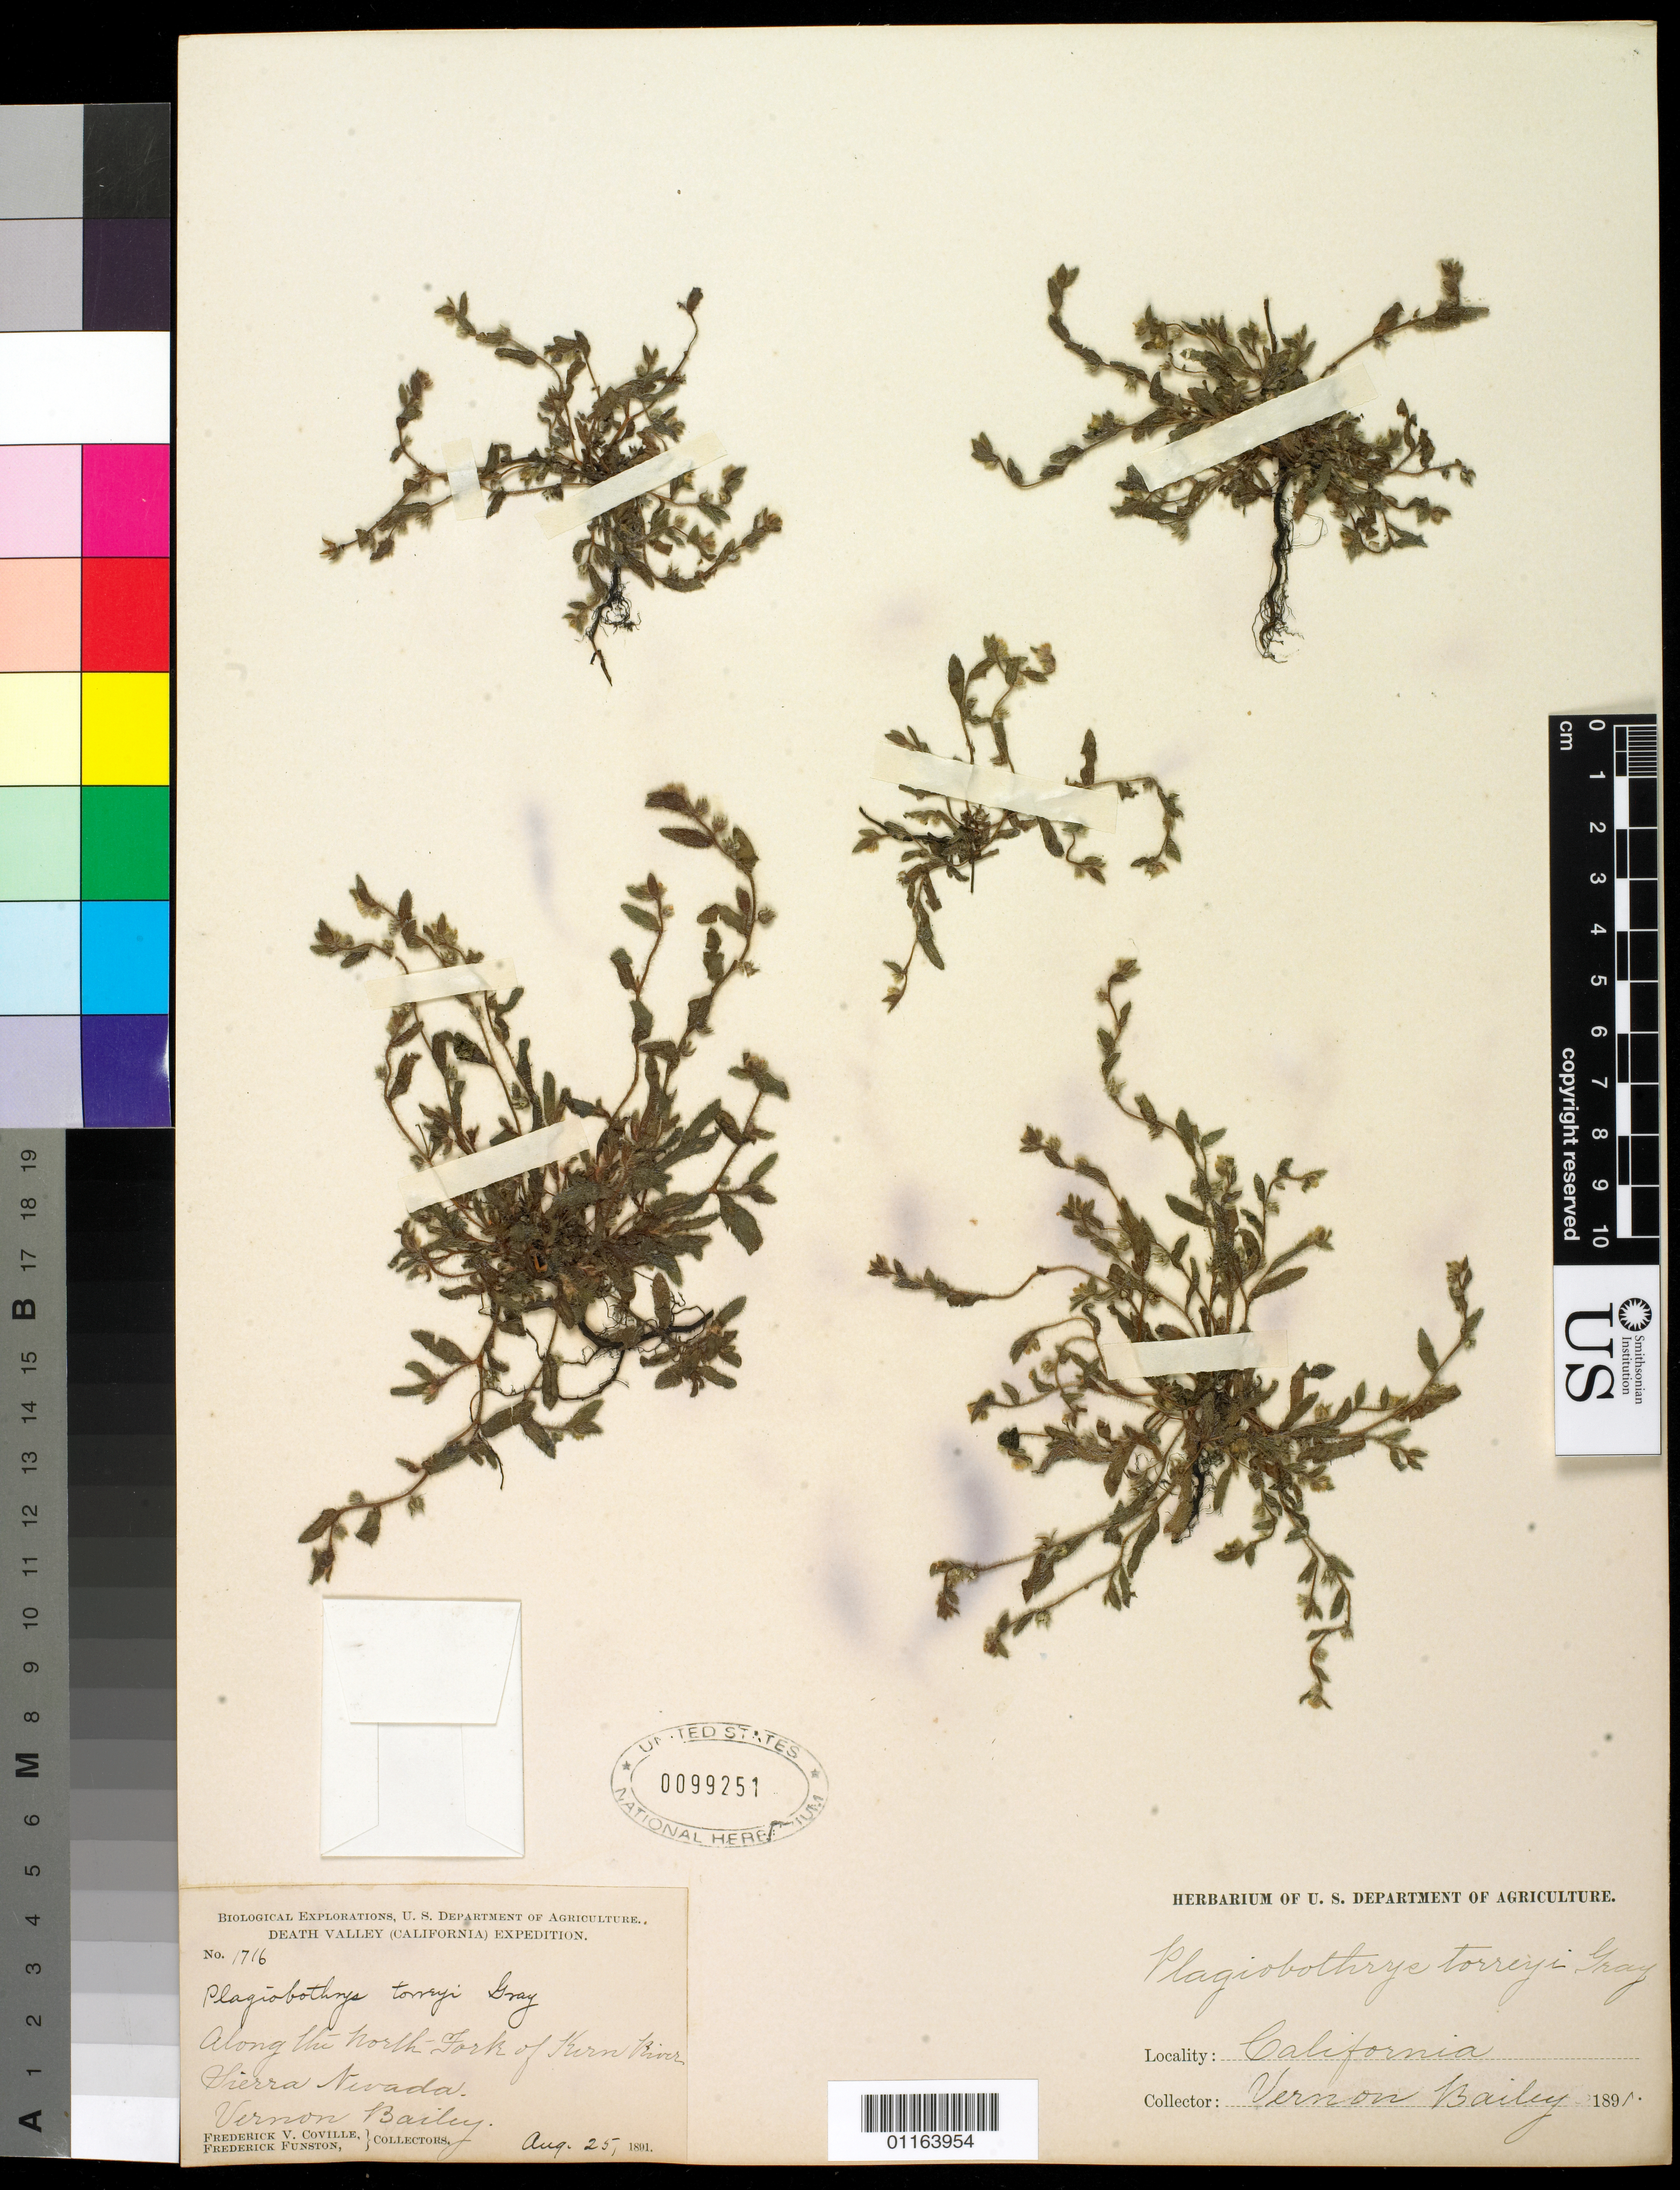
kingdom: Plantae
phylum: Tracheophyta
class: Magnoliopsida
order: Boraginales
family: Boraginaceae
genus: Plagiobothrys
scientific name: Plagiobothrys torreyi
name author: A. Gray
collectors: F. V. Coville, V. O. Bailey & F. Funston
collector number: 1716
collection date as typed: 25 Aug 1891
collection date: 1891-08-25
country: United States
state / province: California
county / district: Kern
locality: along the north fork of Kern River, Sierra Nevada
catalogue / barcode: US 99251